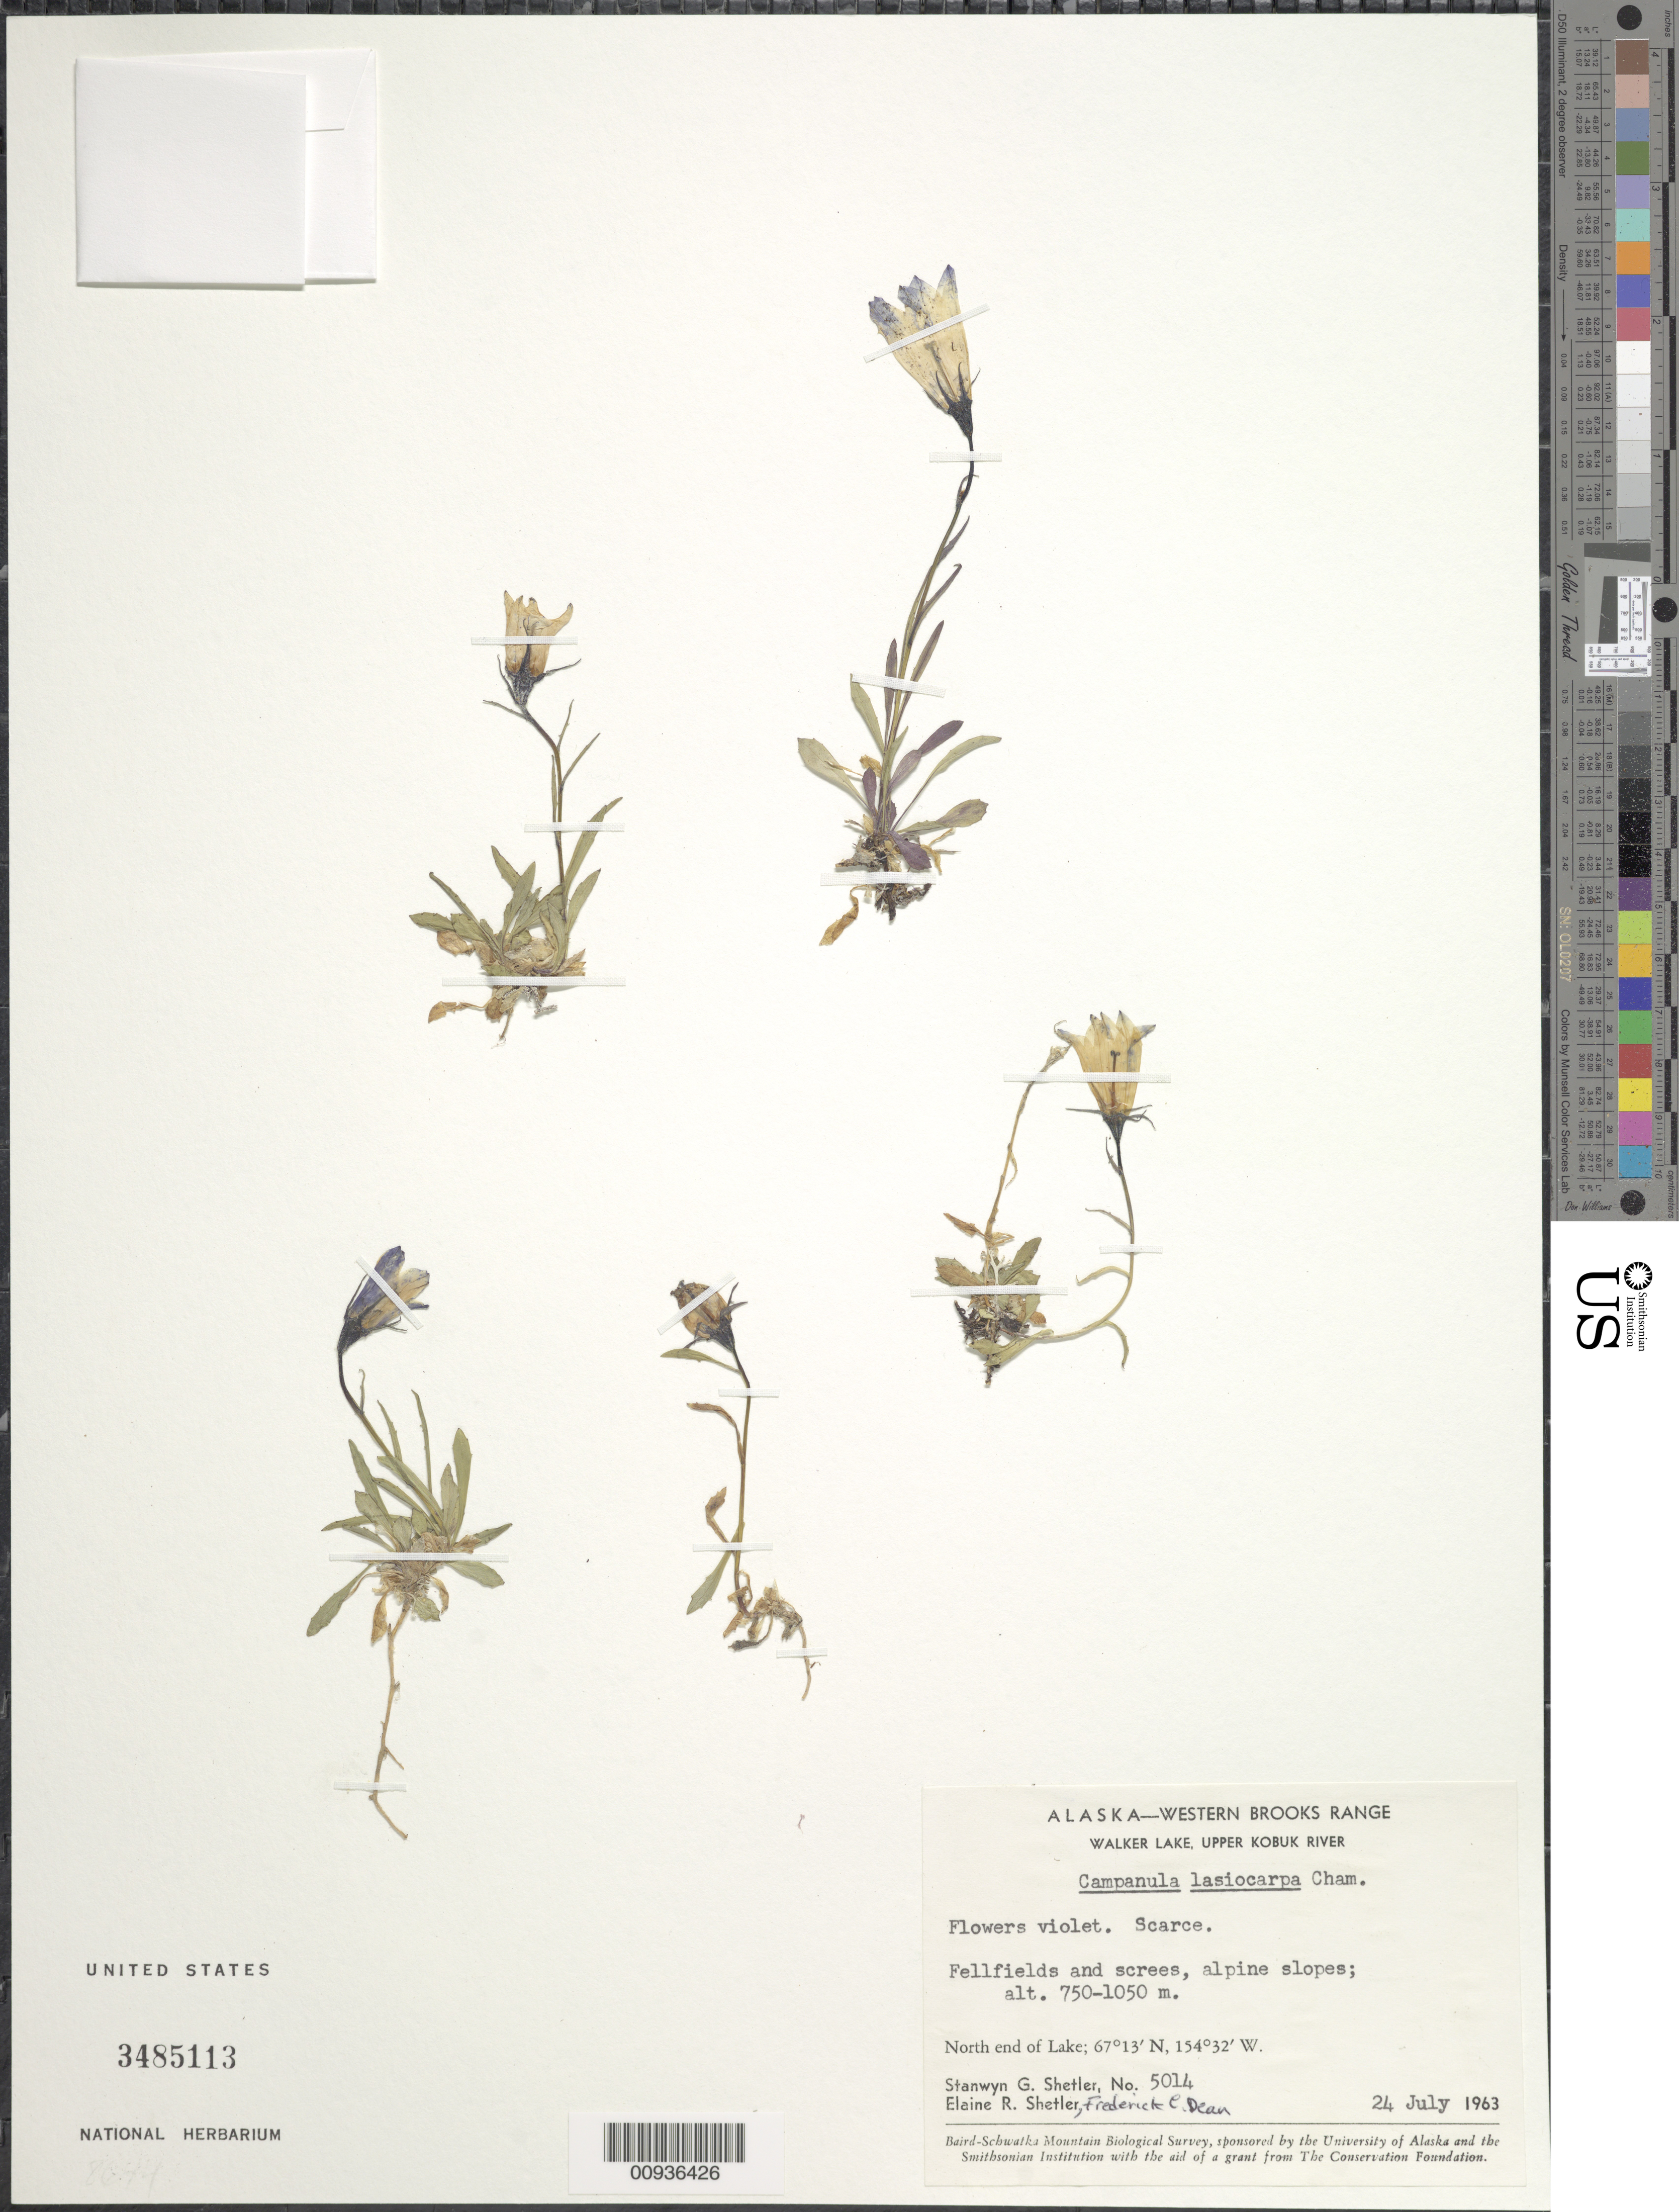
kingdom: Plantae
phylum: Tracheophyta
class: Magnoliopsida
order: Asterales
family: Campanulaceae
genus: Campanula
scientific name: Campanula lasiocarpa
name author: Cham.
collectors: S. Shetler, E. R. Shetler & F. C. Dean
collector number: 5014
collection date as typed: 24 Jul 1963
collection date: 1963-07-24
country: United States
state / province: Alaska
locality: North end of Walker Lake. Western Brooks Range, Upper Kobuk River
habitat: Fellfields and screes, alpine slopes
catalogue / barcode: US 3485113